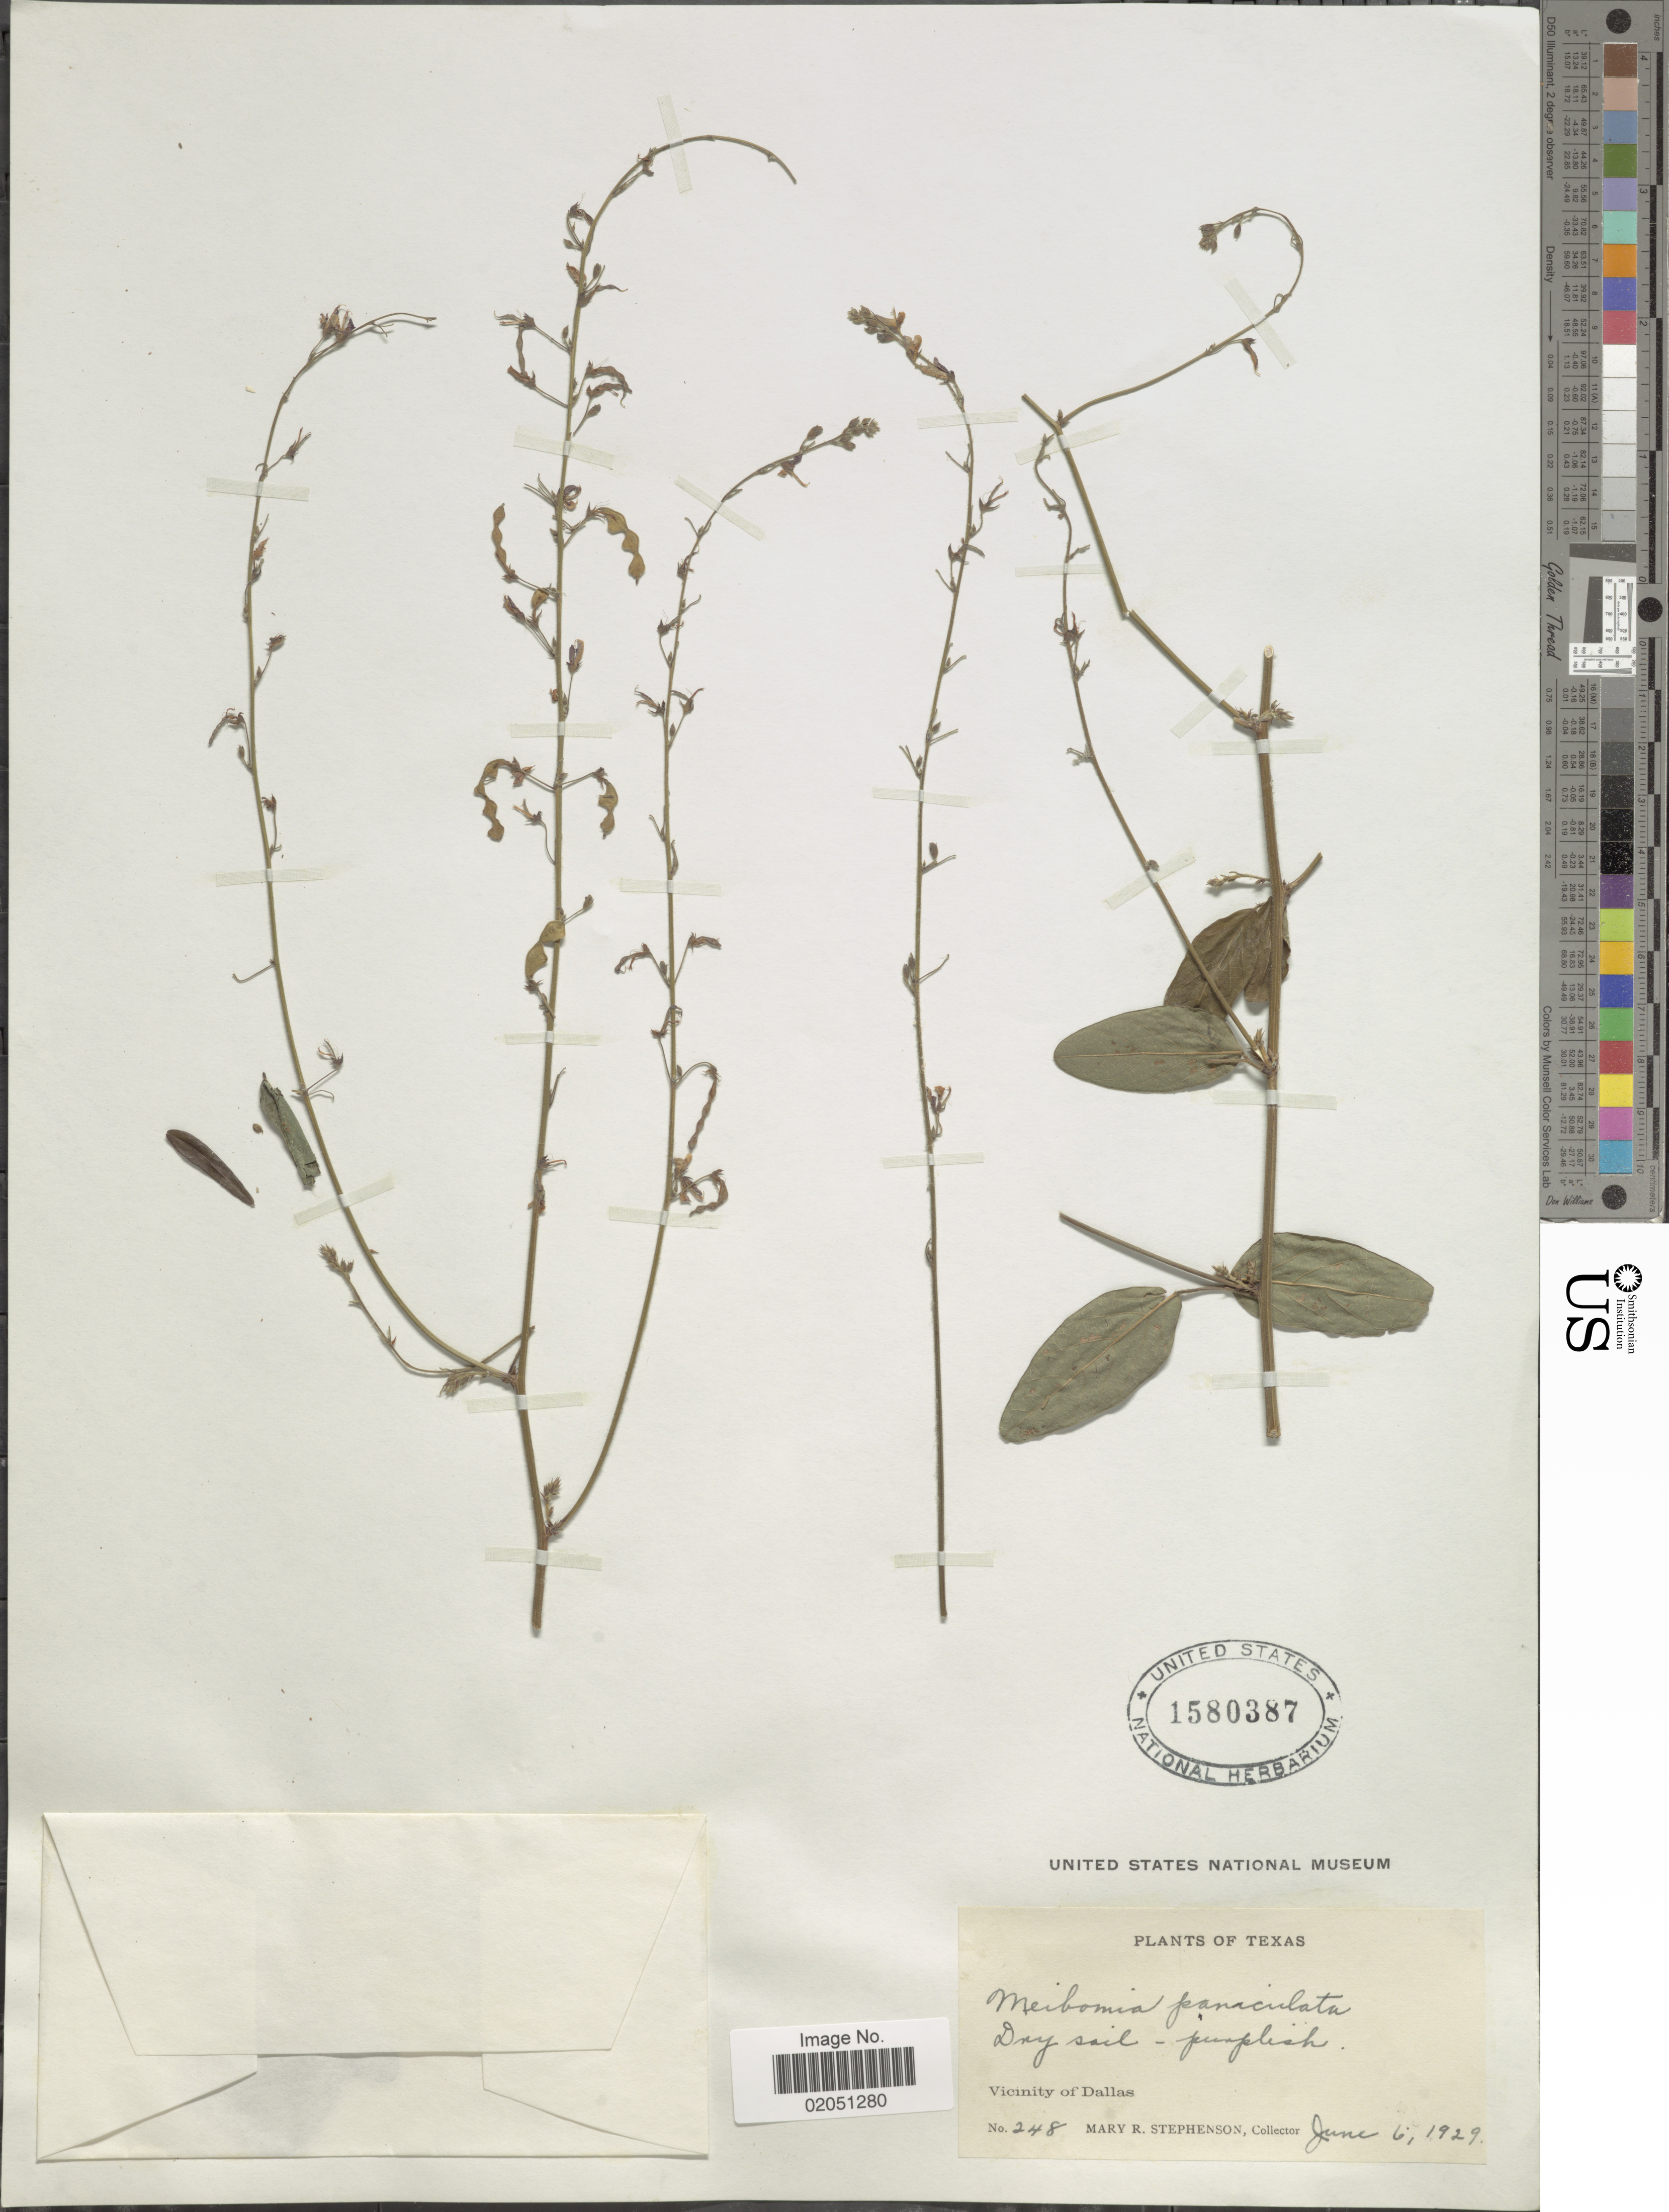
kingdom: Plantae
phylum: Tracheophyta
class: Magnoliopsida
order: Fabales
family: Fabaceae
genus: Desmodium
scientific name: Desmodium paniculatum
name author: (L.) DC.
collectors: M. Stephenson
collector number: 248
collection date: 1929-06-06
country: United States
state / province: Texas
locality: Dry soil - purplish, Vicinity of Dallas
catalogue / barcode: US 1580387